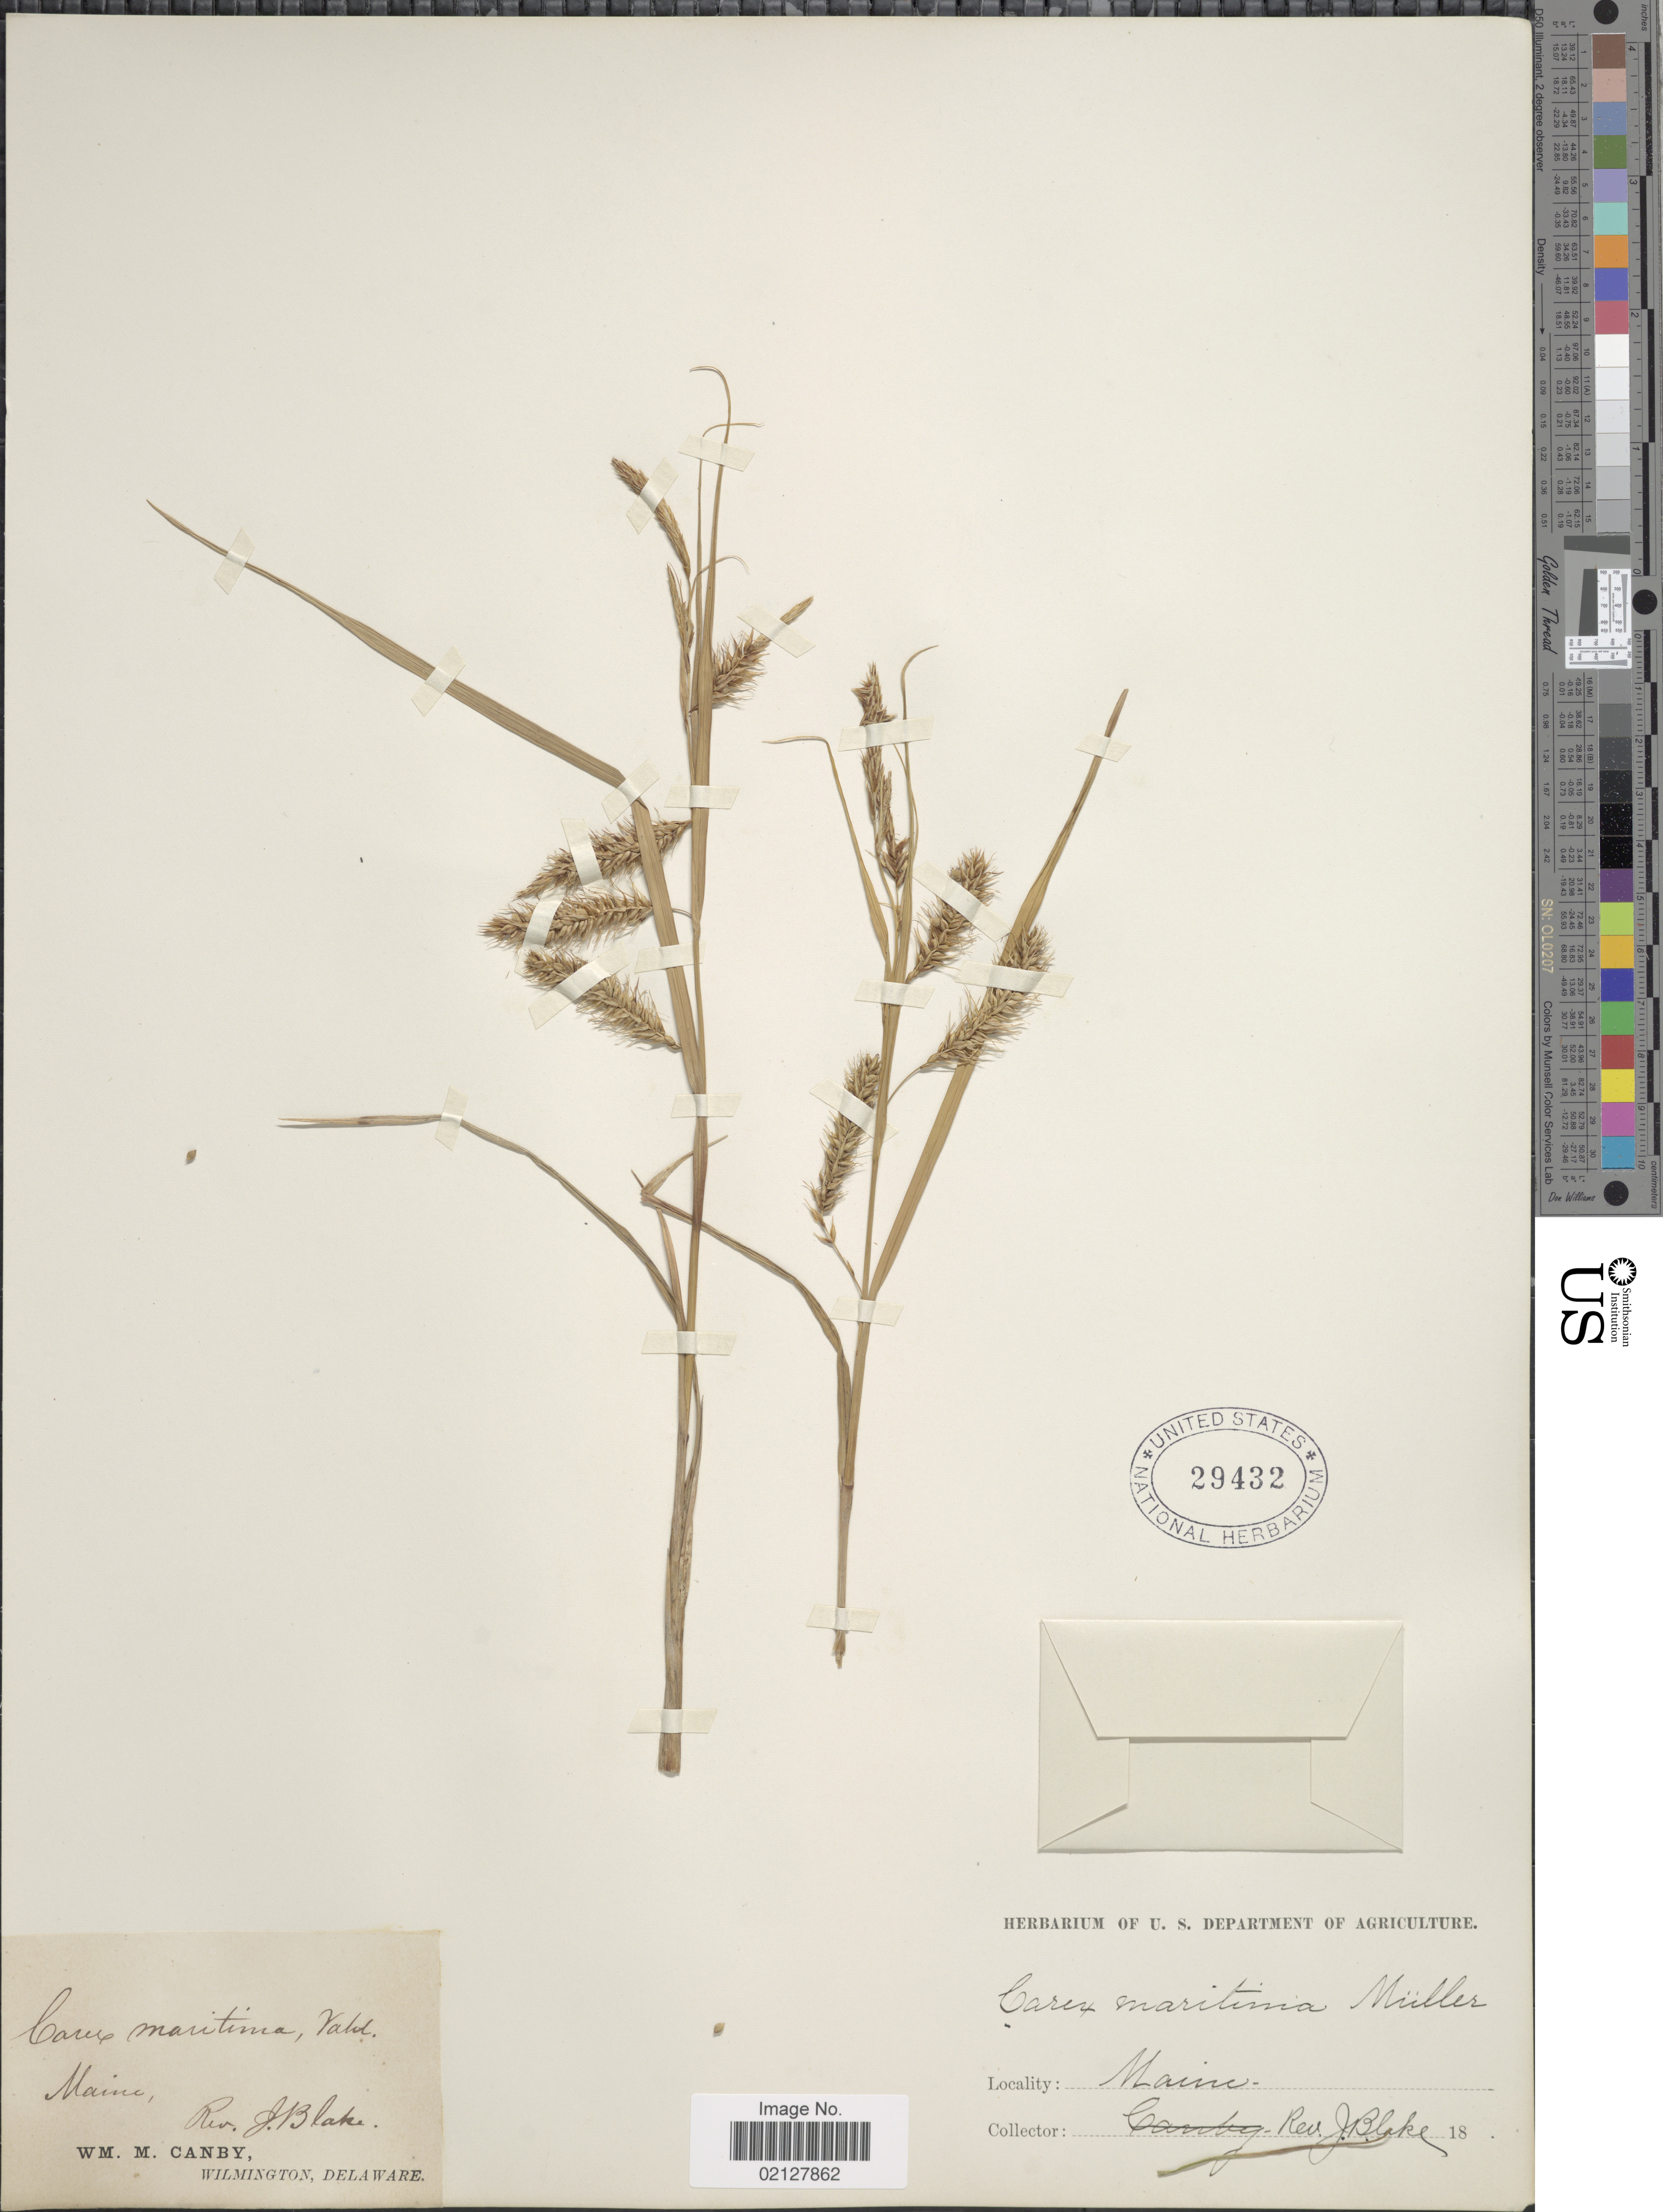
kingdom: Plantae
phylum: Tracheophyta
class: Liliopsida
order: Poales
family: Cyperaceae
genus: Carex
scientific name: Carex paleacea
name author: Schreb. ex Wahlenb.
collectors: J. Blake & W. M. Canby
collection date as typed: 18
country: United States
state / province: Maine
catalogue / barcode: US 29432